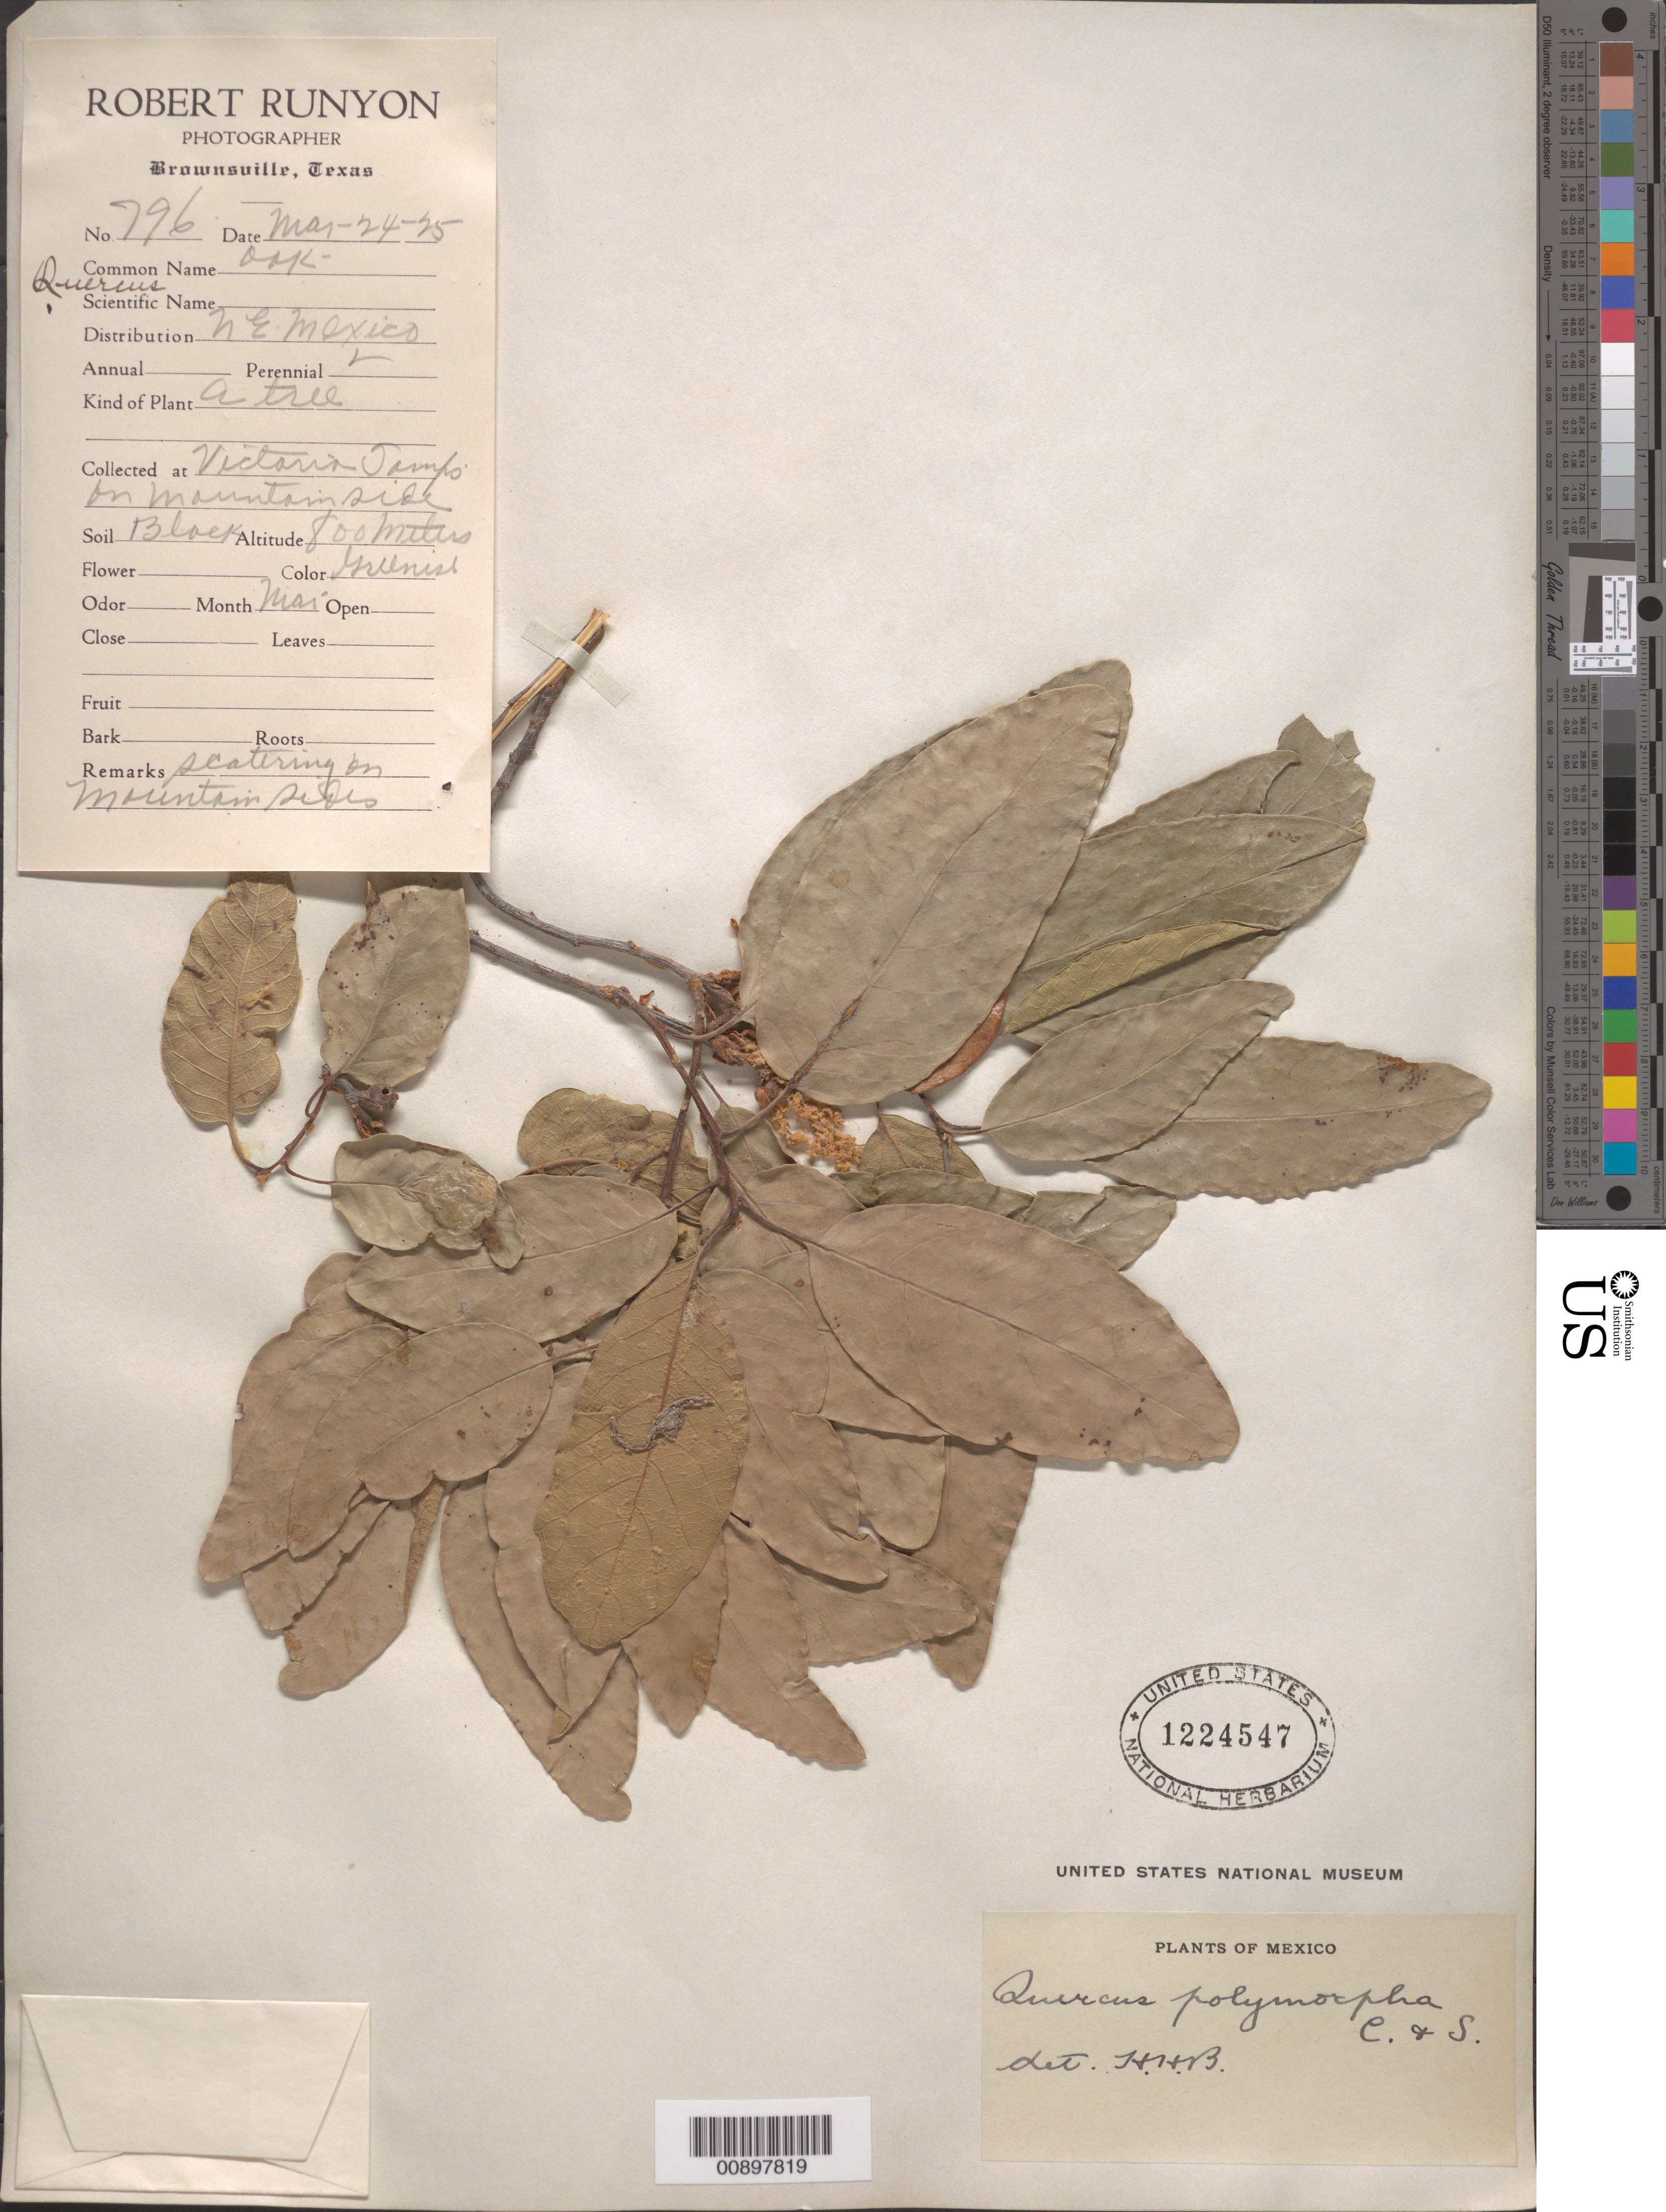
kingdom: Plantae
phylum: Tracheophyta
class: Magnoliopsida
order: Fagales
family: Fagaceae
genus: Quercus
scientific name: Quercus polymorpha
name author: Schltdl. & Cham.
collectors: R. Runyon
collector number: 796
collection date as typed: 24 Mar 1925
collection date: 1925-03-24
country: Mexico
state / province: Tamaulipas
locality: Victoria, Tamaulipas.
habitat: On mountain side. Soil black.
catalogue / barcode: US 1224547